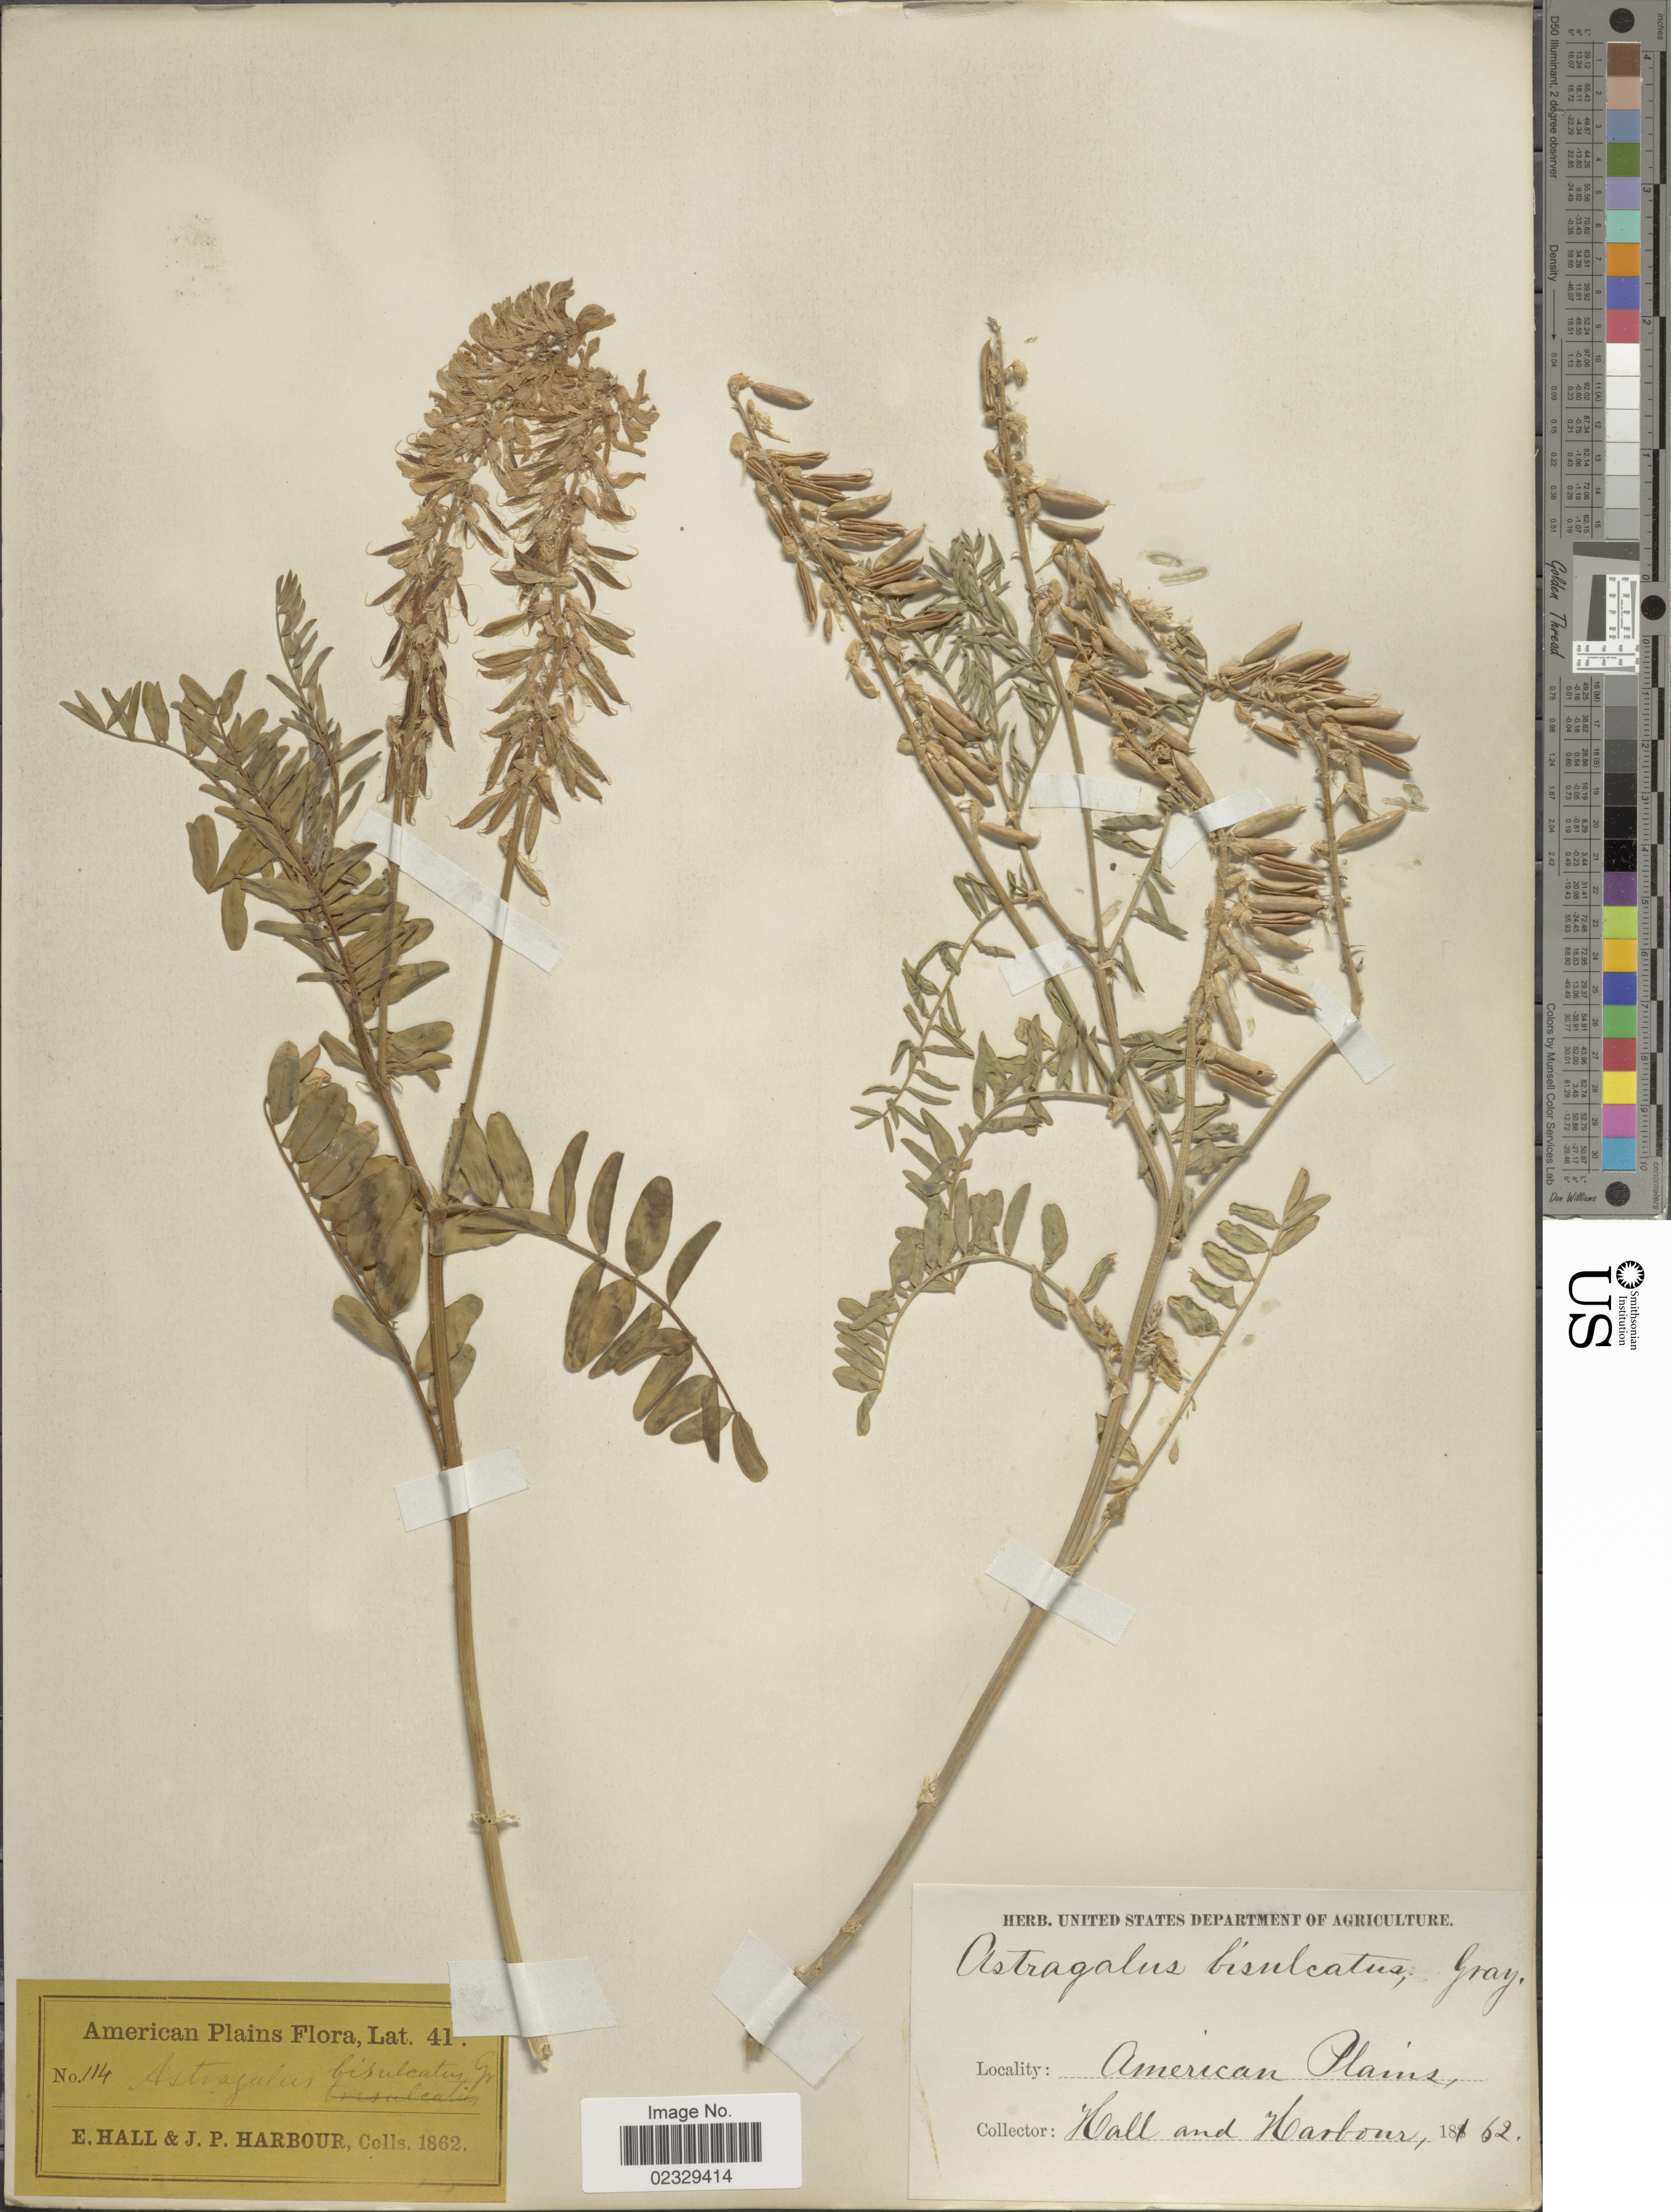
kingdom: Plantae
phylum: Tracheophyta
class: Magnoliopsida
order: Fabales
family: Fabaceae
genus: Astragalus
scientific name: Astragalus bisulcatus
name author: (Hook.) A. Gray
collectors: E. Hall & J. Harbour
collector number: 114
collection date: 1862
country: United States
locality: American Plains